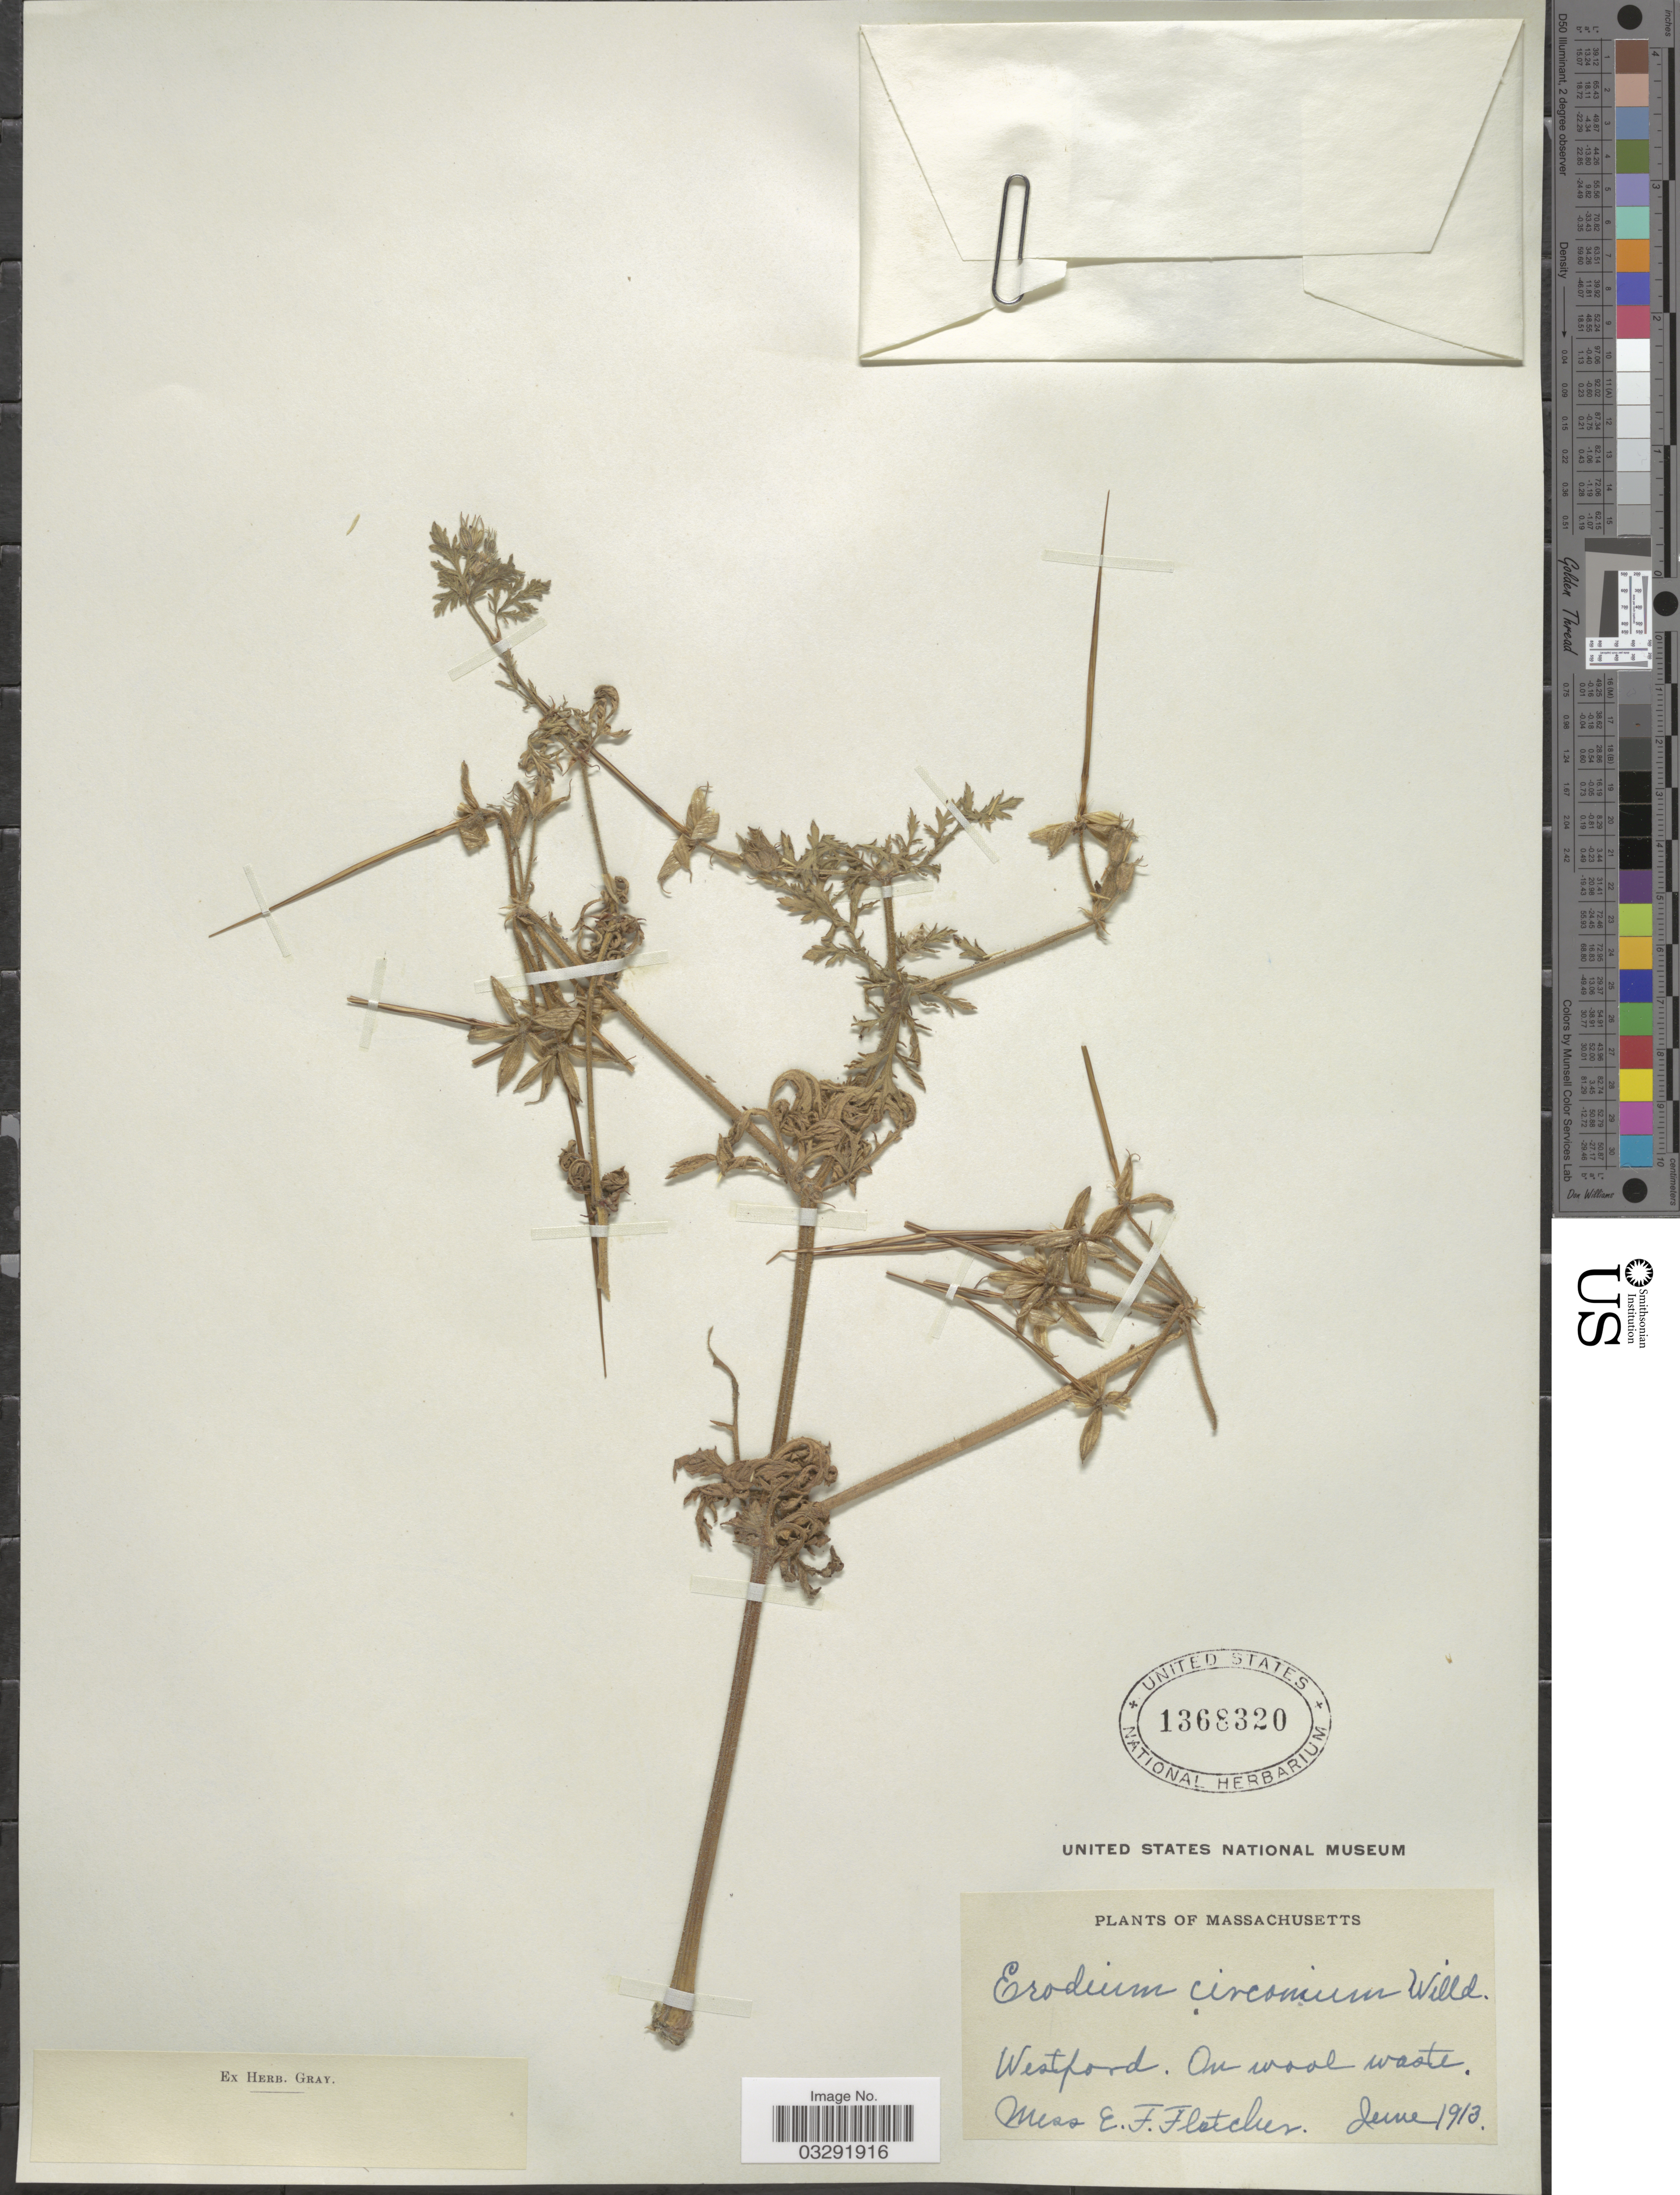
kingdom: Plantae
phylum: Tracheophyta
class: Magnoliopsida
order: Geraniales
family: Geraniaceae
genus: Erodium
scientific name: Erodium cicutarium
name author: (L.) L'Hér.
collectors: E. Fletcher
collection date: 1913-06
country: United States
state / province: Massachusetts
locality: Westford.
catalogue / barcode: US 1368320